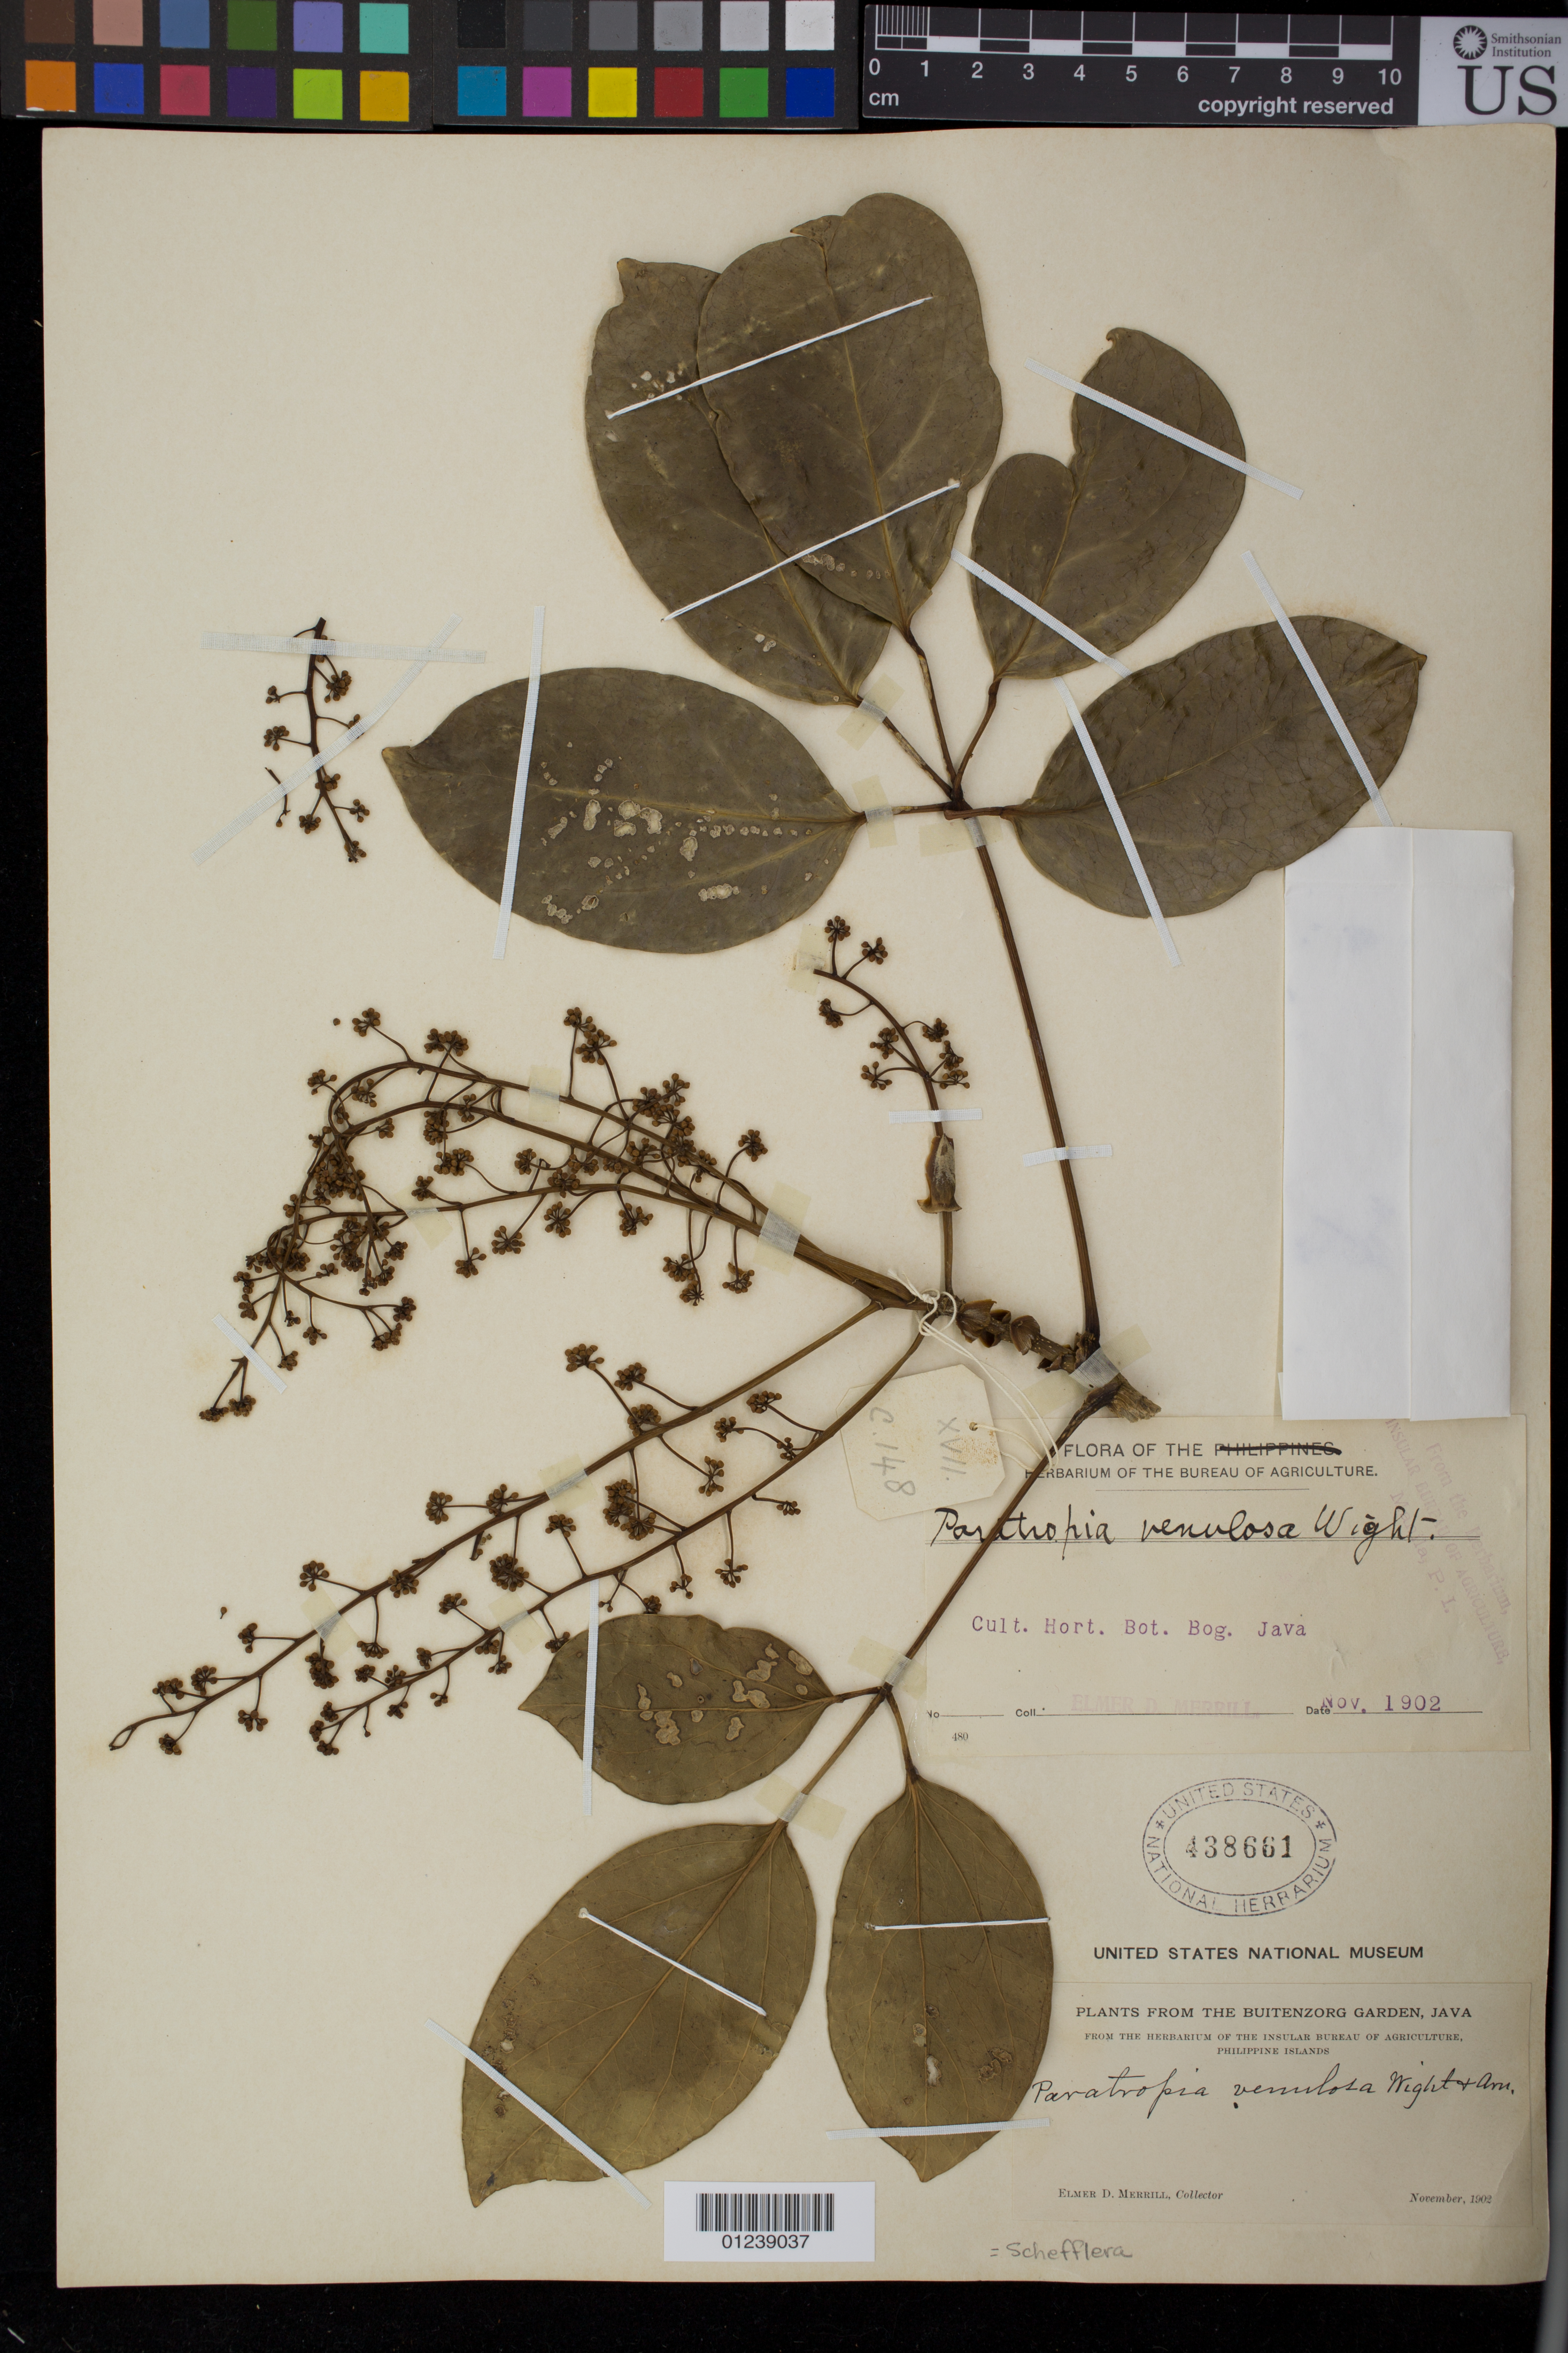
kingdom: Plantae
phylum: Tracheophyta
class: Magnoliopsida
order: Apiales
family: Araliaceae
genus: Heptapleurum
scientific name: Heptapleurum venulosum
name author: (Wight & Arnott) Seem.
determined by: Wagner, W. L., (BOT), Smithsonian Institution - National Museum of Natural History (UNITED STATES)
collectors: E. D. Merrill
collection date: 1902-11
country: Indonesia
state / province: Java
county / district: Jawa Barat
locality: Buitenzorg Garden, Java.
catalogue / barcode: US 438661